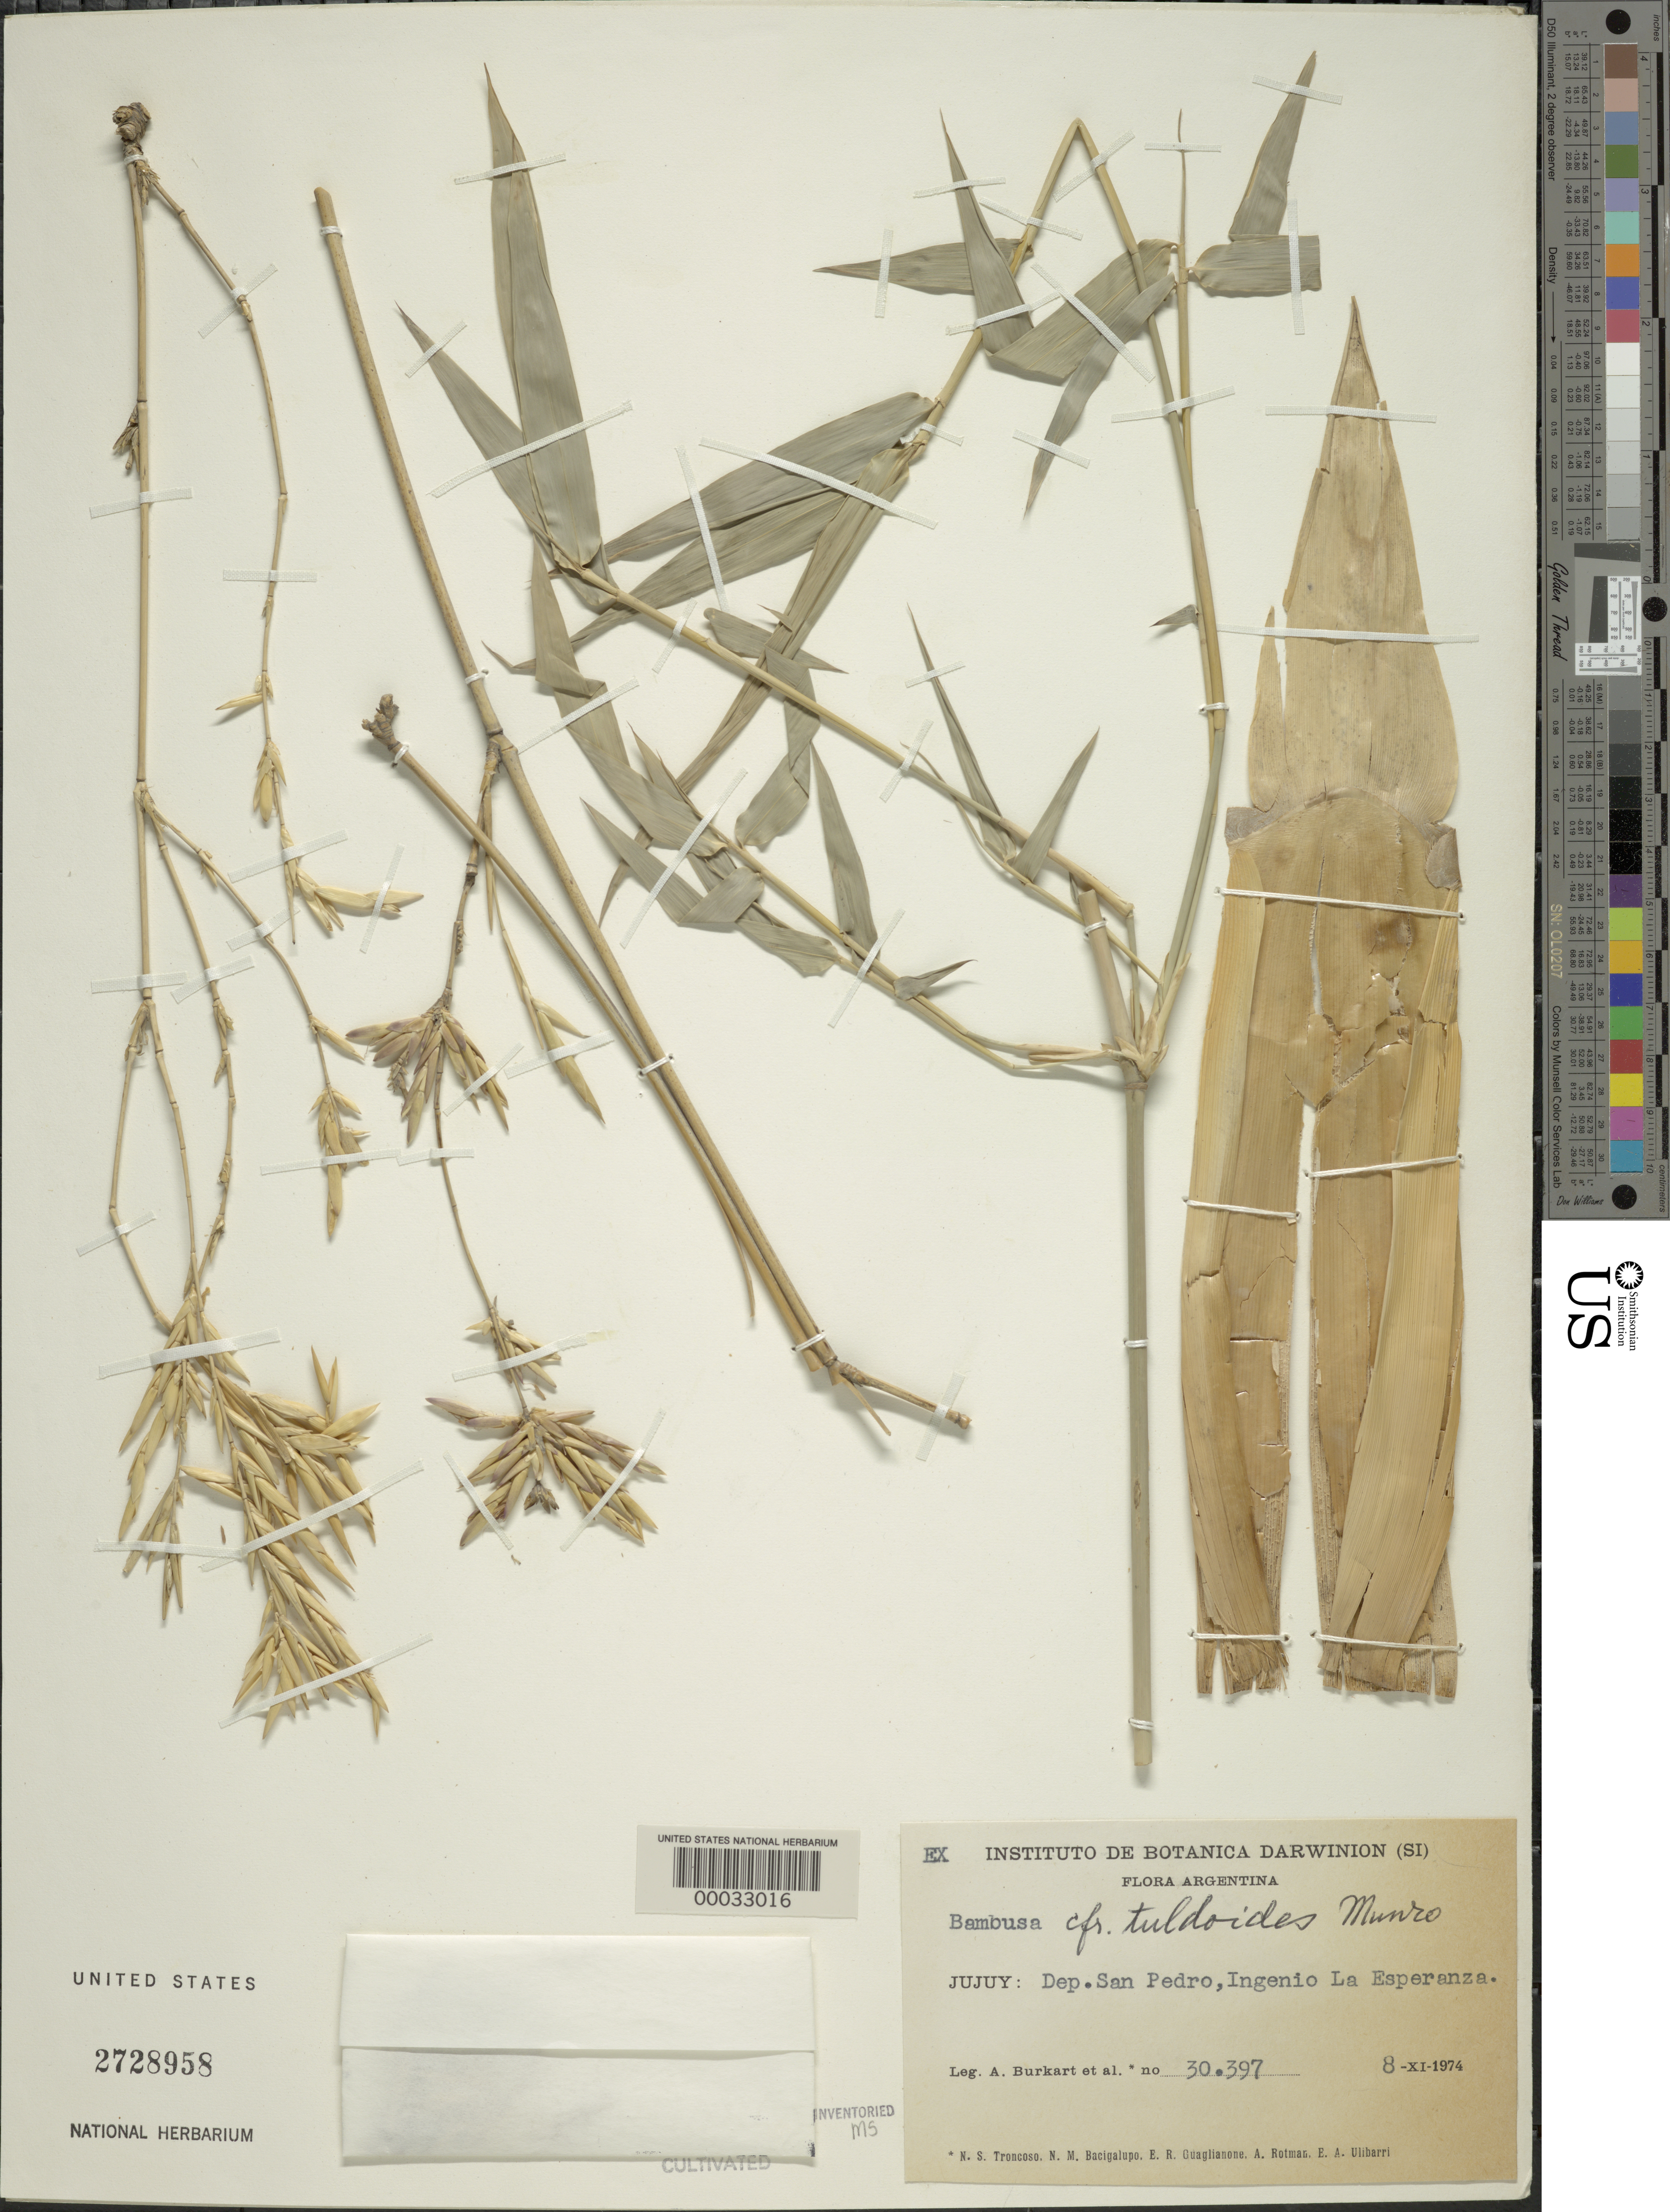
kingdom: Plantae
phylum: Tracheophyta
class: Liliopsida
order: Poales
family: Poaceae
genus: Bambusa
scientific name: Bambusa tuldoides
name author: Munro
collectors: A. E. Burkart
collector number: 30397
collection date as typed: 08 Nov 1974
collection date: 1974-11-08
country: Argentina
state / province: Jujuy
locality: San Pedro, Ingenio la Esperanza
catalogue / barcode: US 2728958